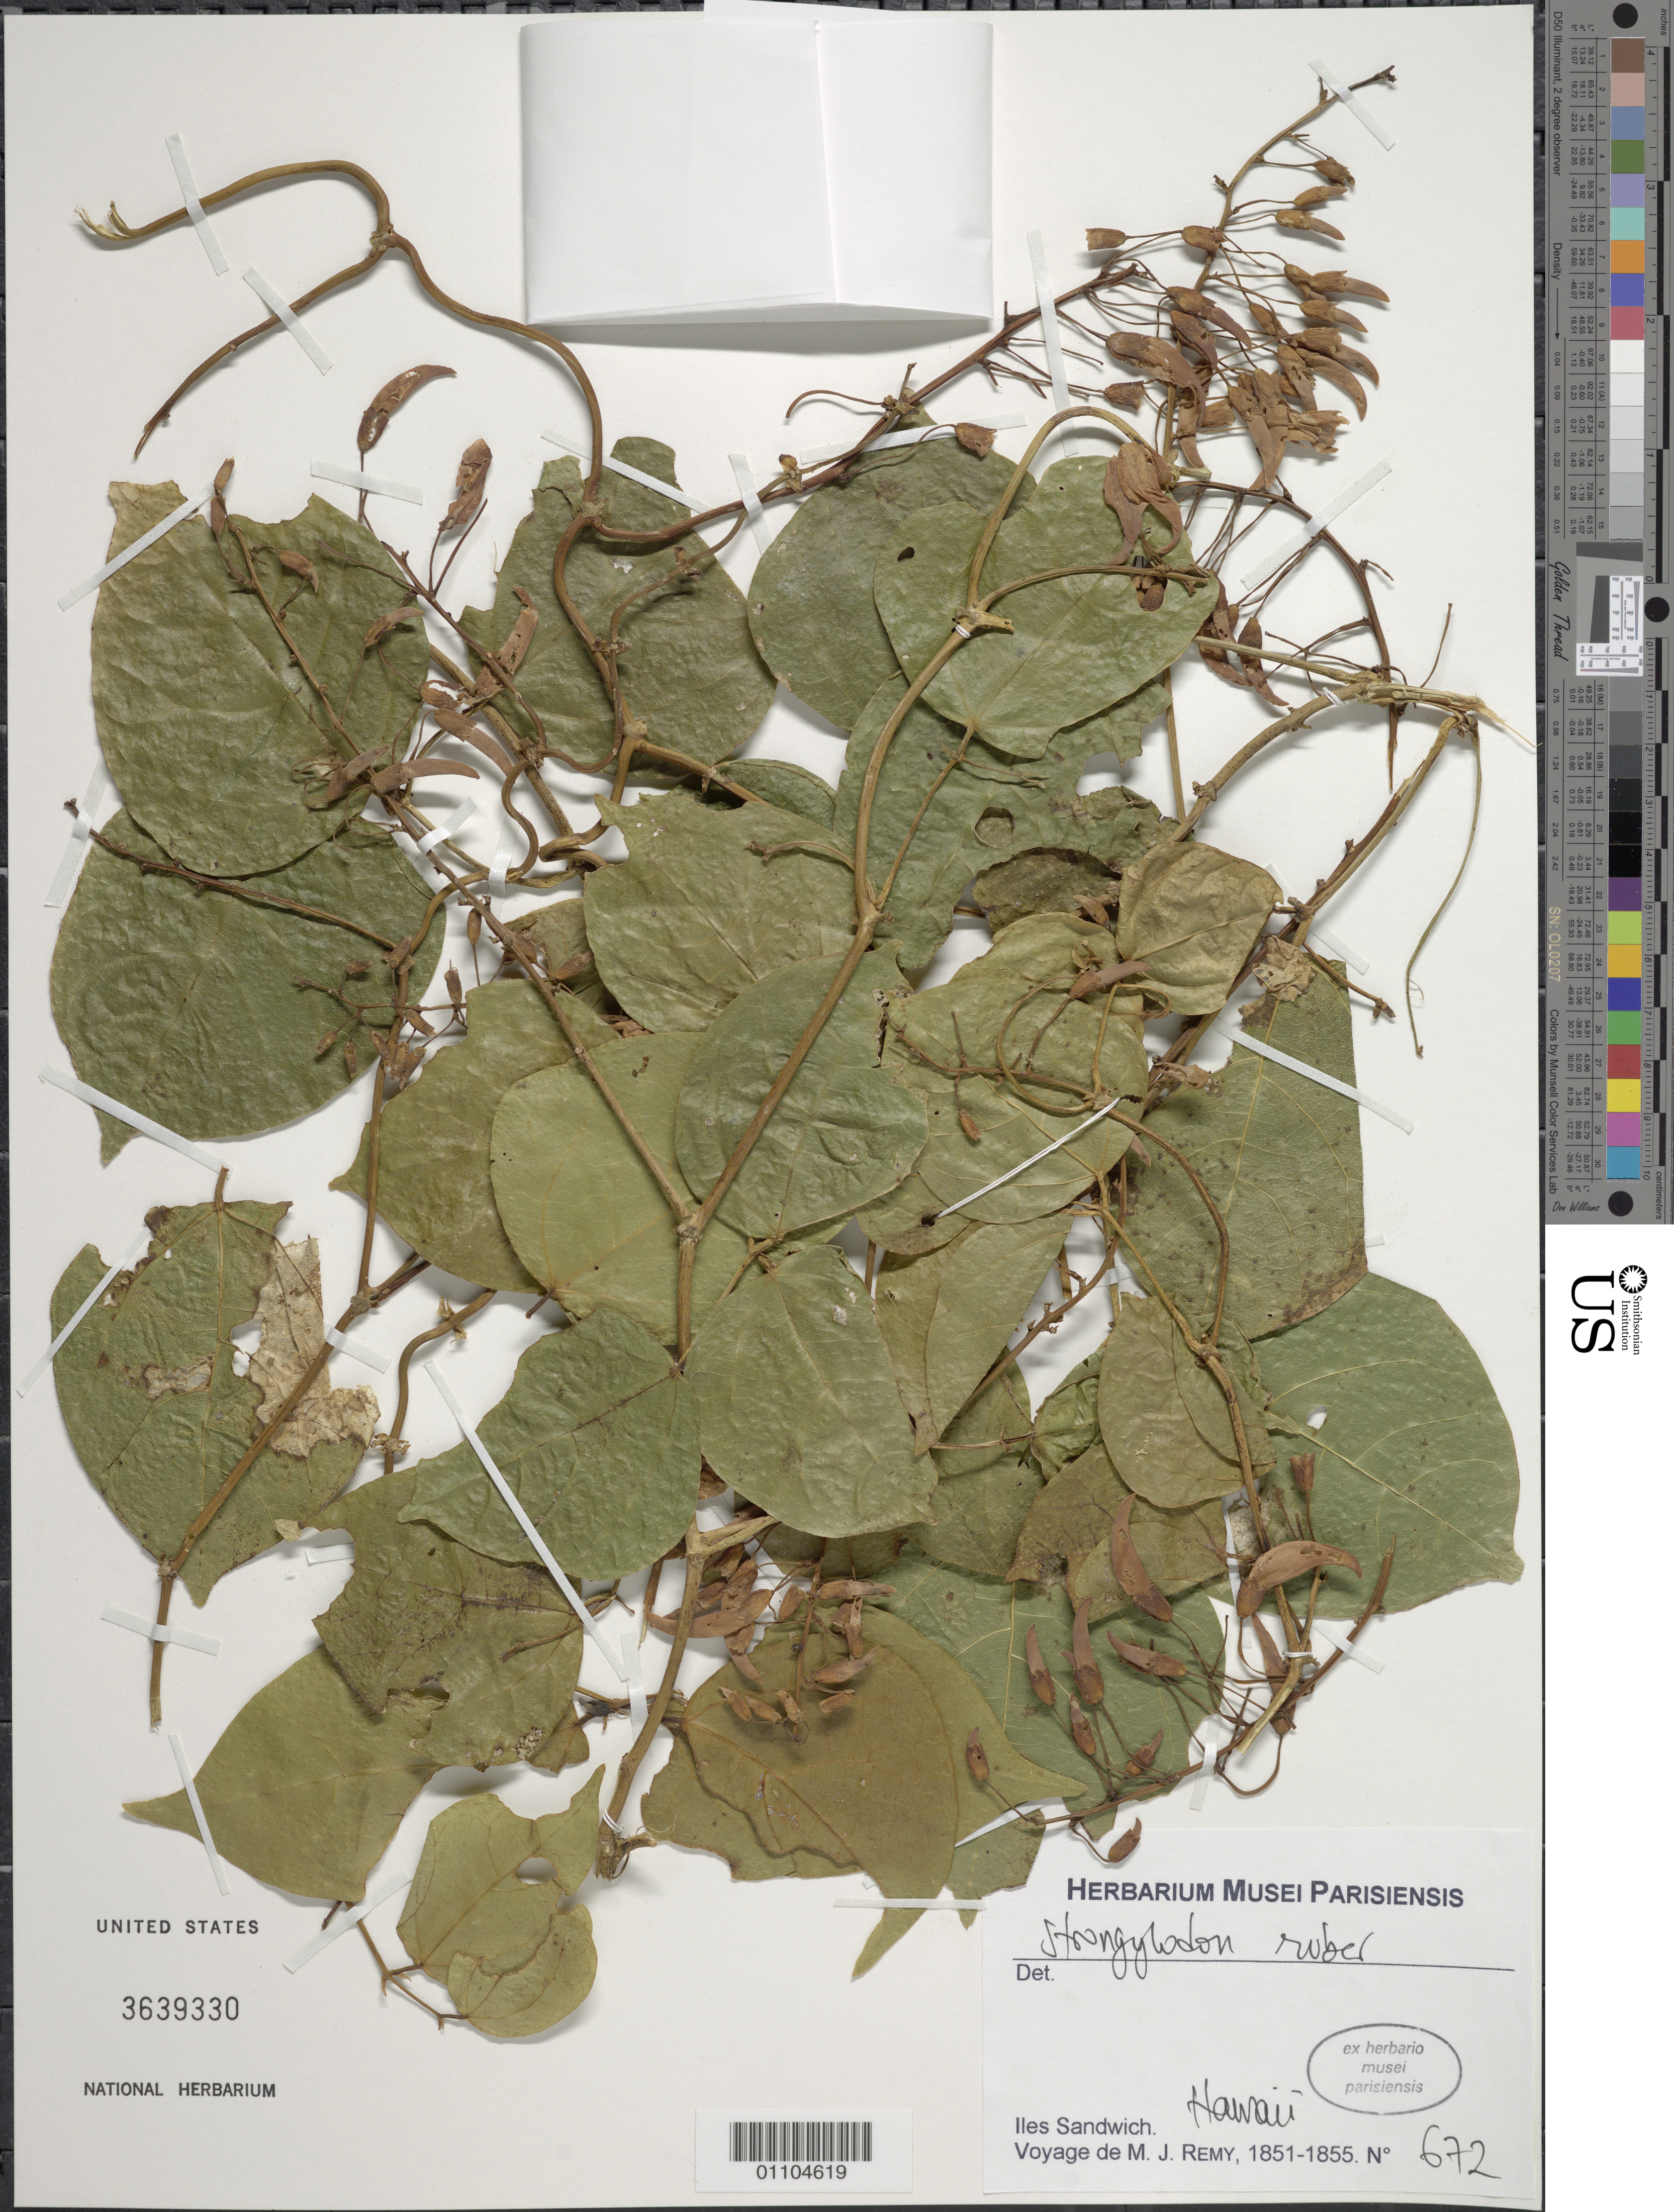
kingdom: Plantae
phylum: Tracheophyta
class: Magnoliopsida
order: Fabales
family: Fabaceae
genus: Strongylodon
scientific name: Strongylodon ruber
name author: Vogel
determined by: Wagner, W. L., (BOT), Smithsonian Institution - National Museum of Natural History (UNITED STATES)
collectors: M. J. Remy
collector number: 672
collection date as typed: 1851 to --- 1855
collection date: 1851/1855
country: United States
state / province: Hawaii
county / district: Hawaii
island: Hawaii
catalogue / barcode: US 3639330